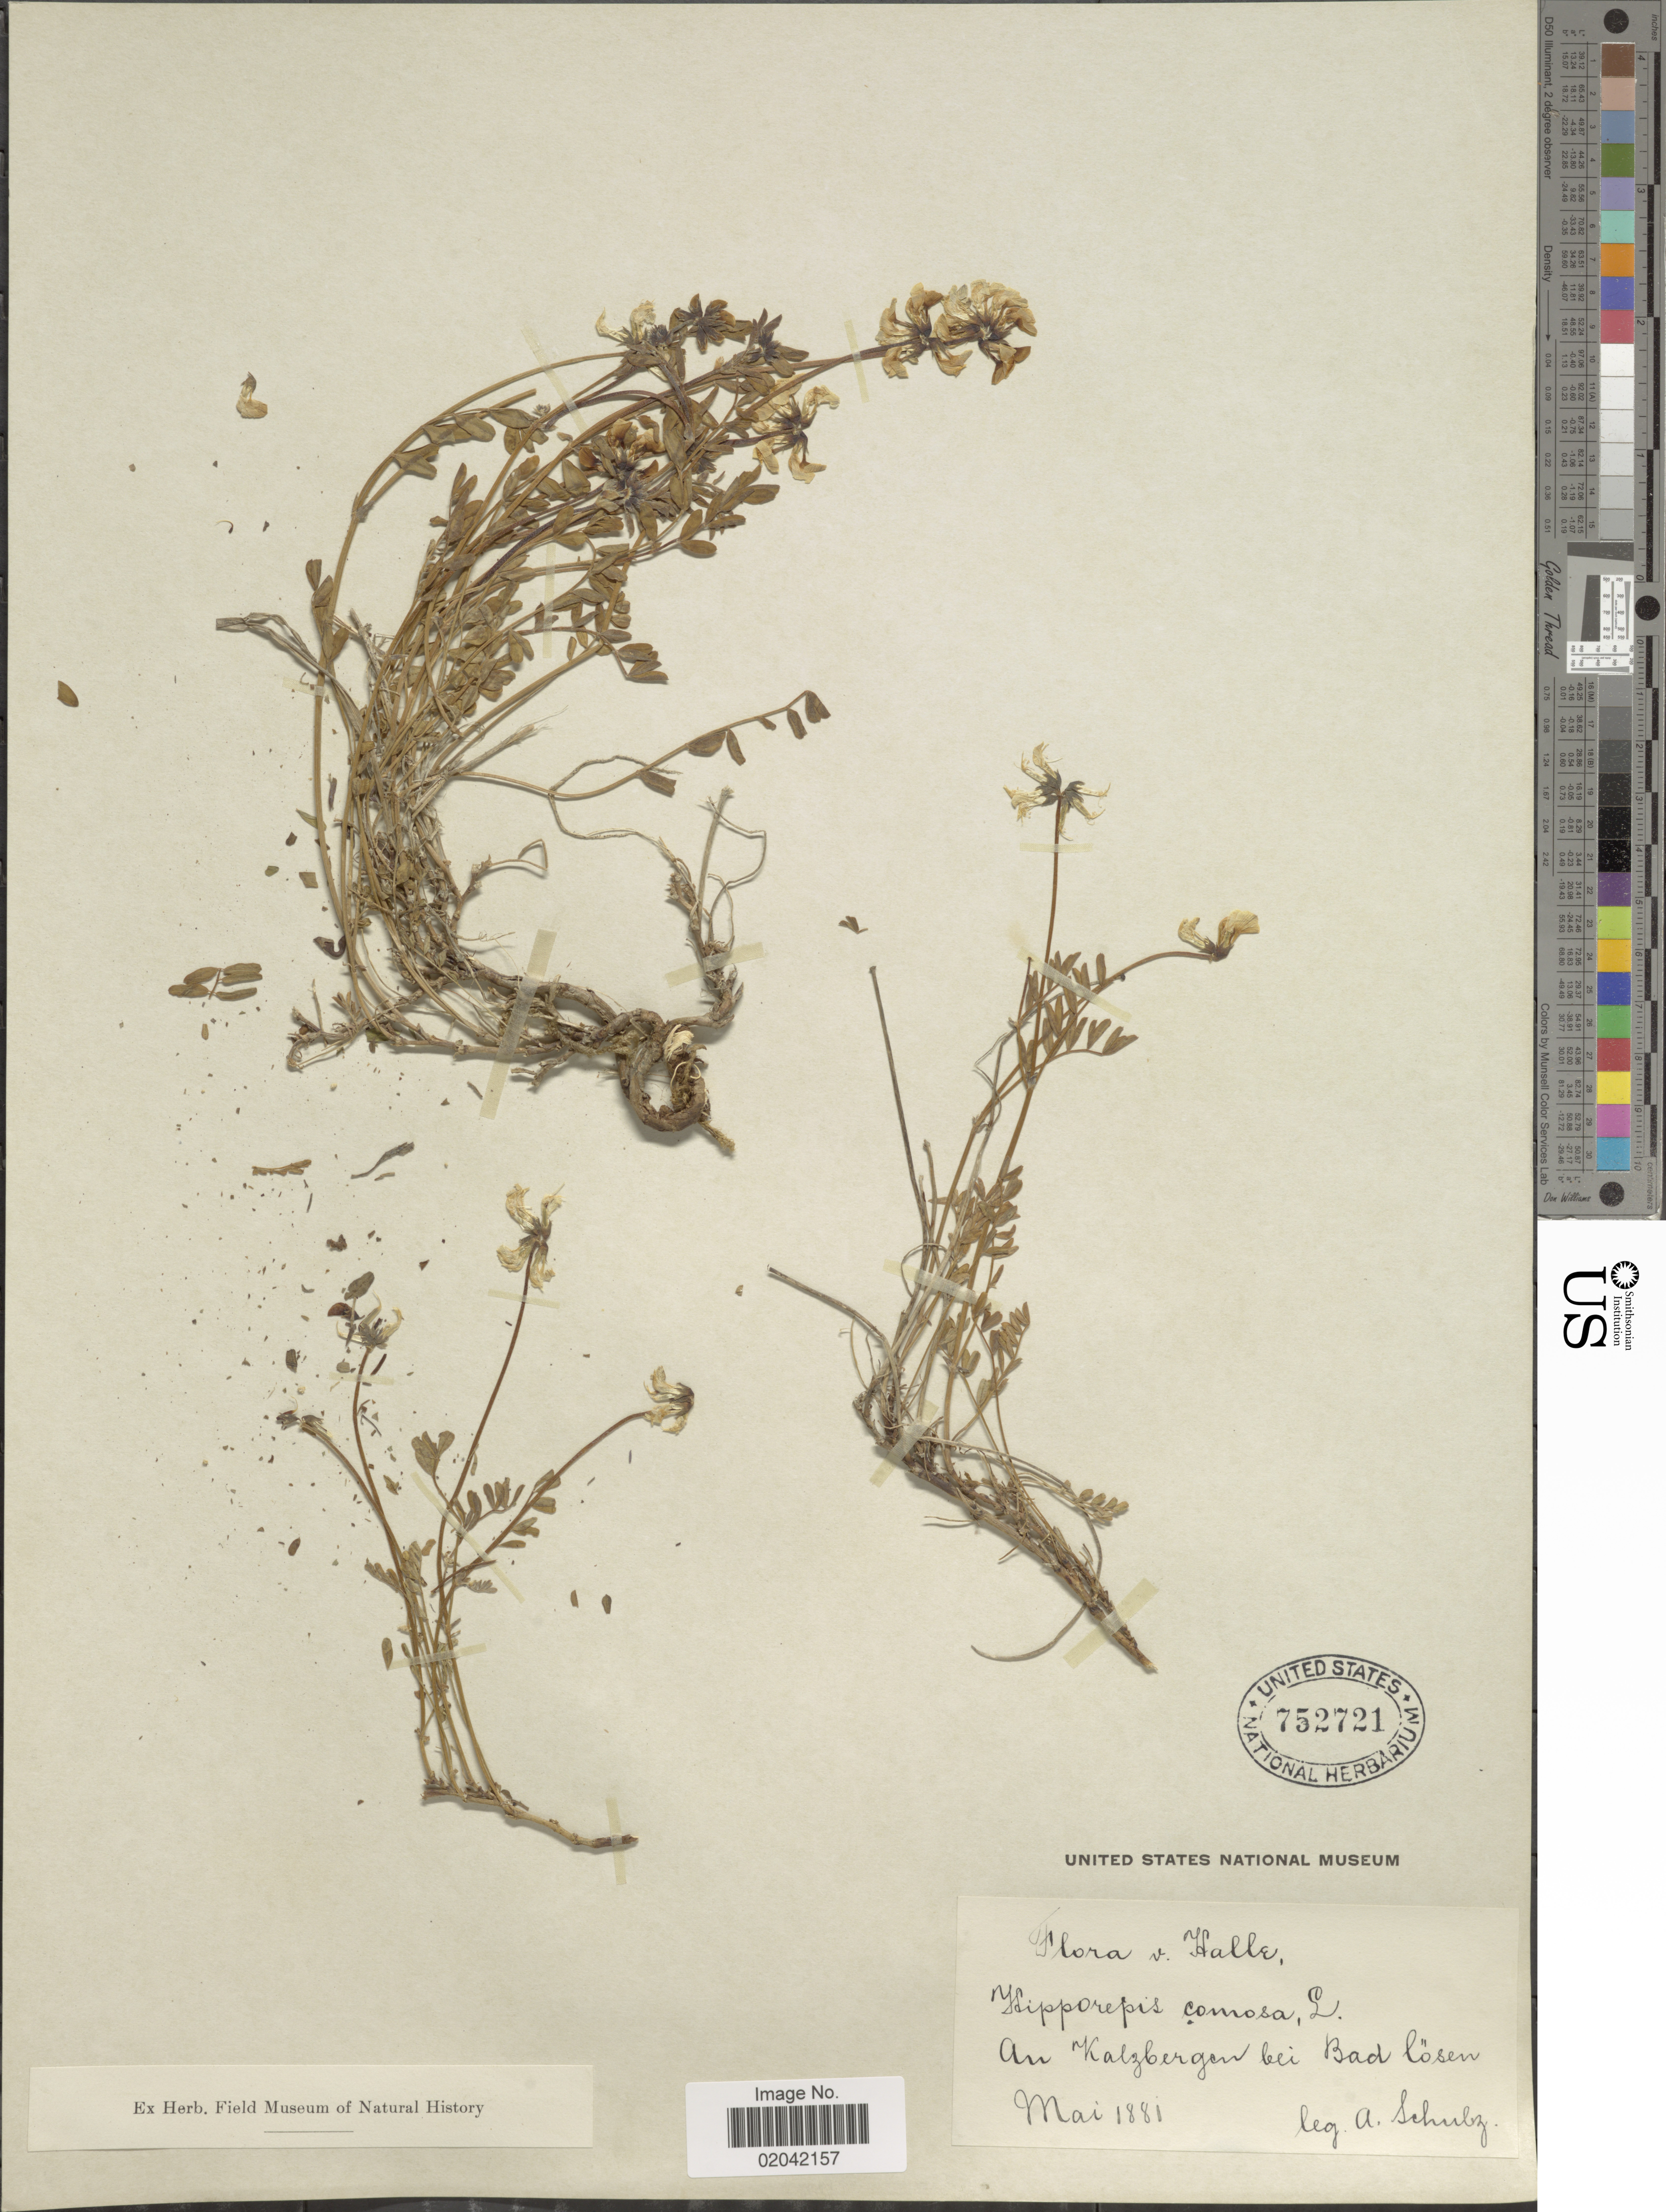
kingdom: Plantae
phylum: Tracheophyta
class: Magnoliopsida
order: Fabales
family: Fabaceae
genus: Hippocrepis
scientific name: Hippocrepis comosa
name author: L.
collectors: A. Schulz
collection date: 1881-05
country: Germany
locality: Halle, An Kalzbergen bei Bad lösen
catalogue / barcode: US 752721